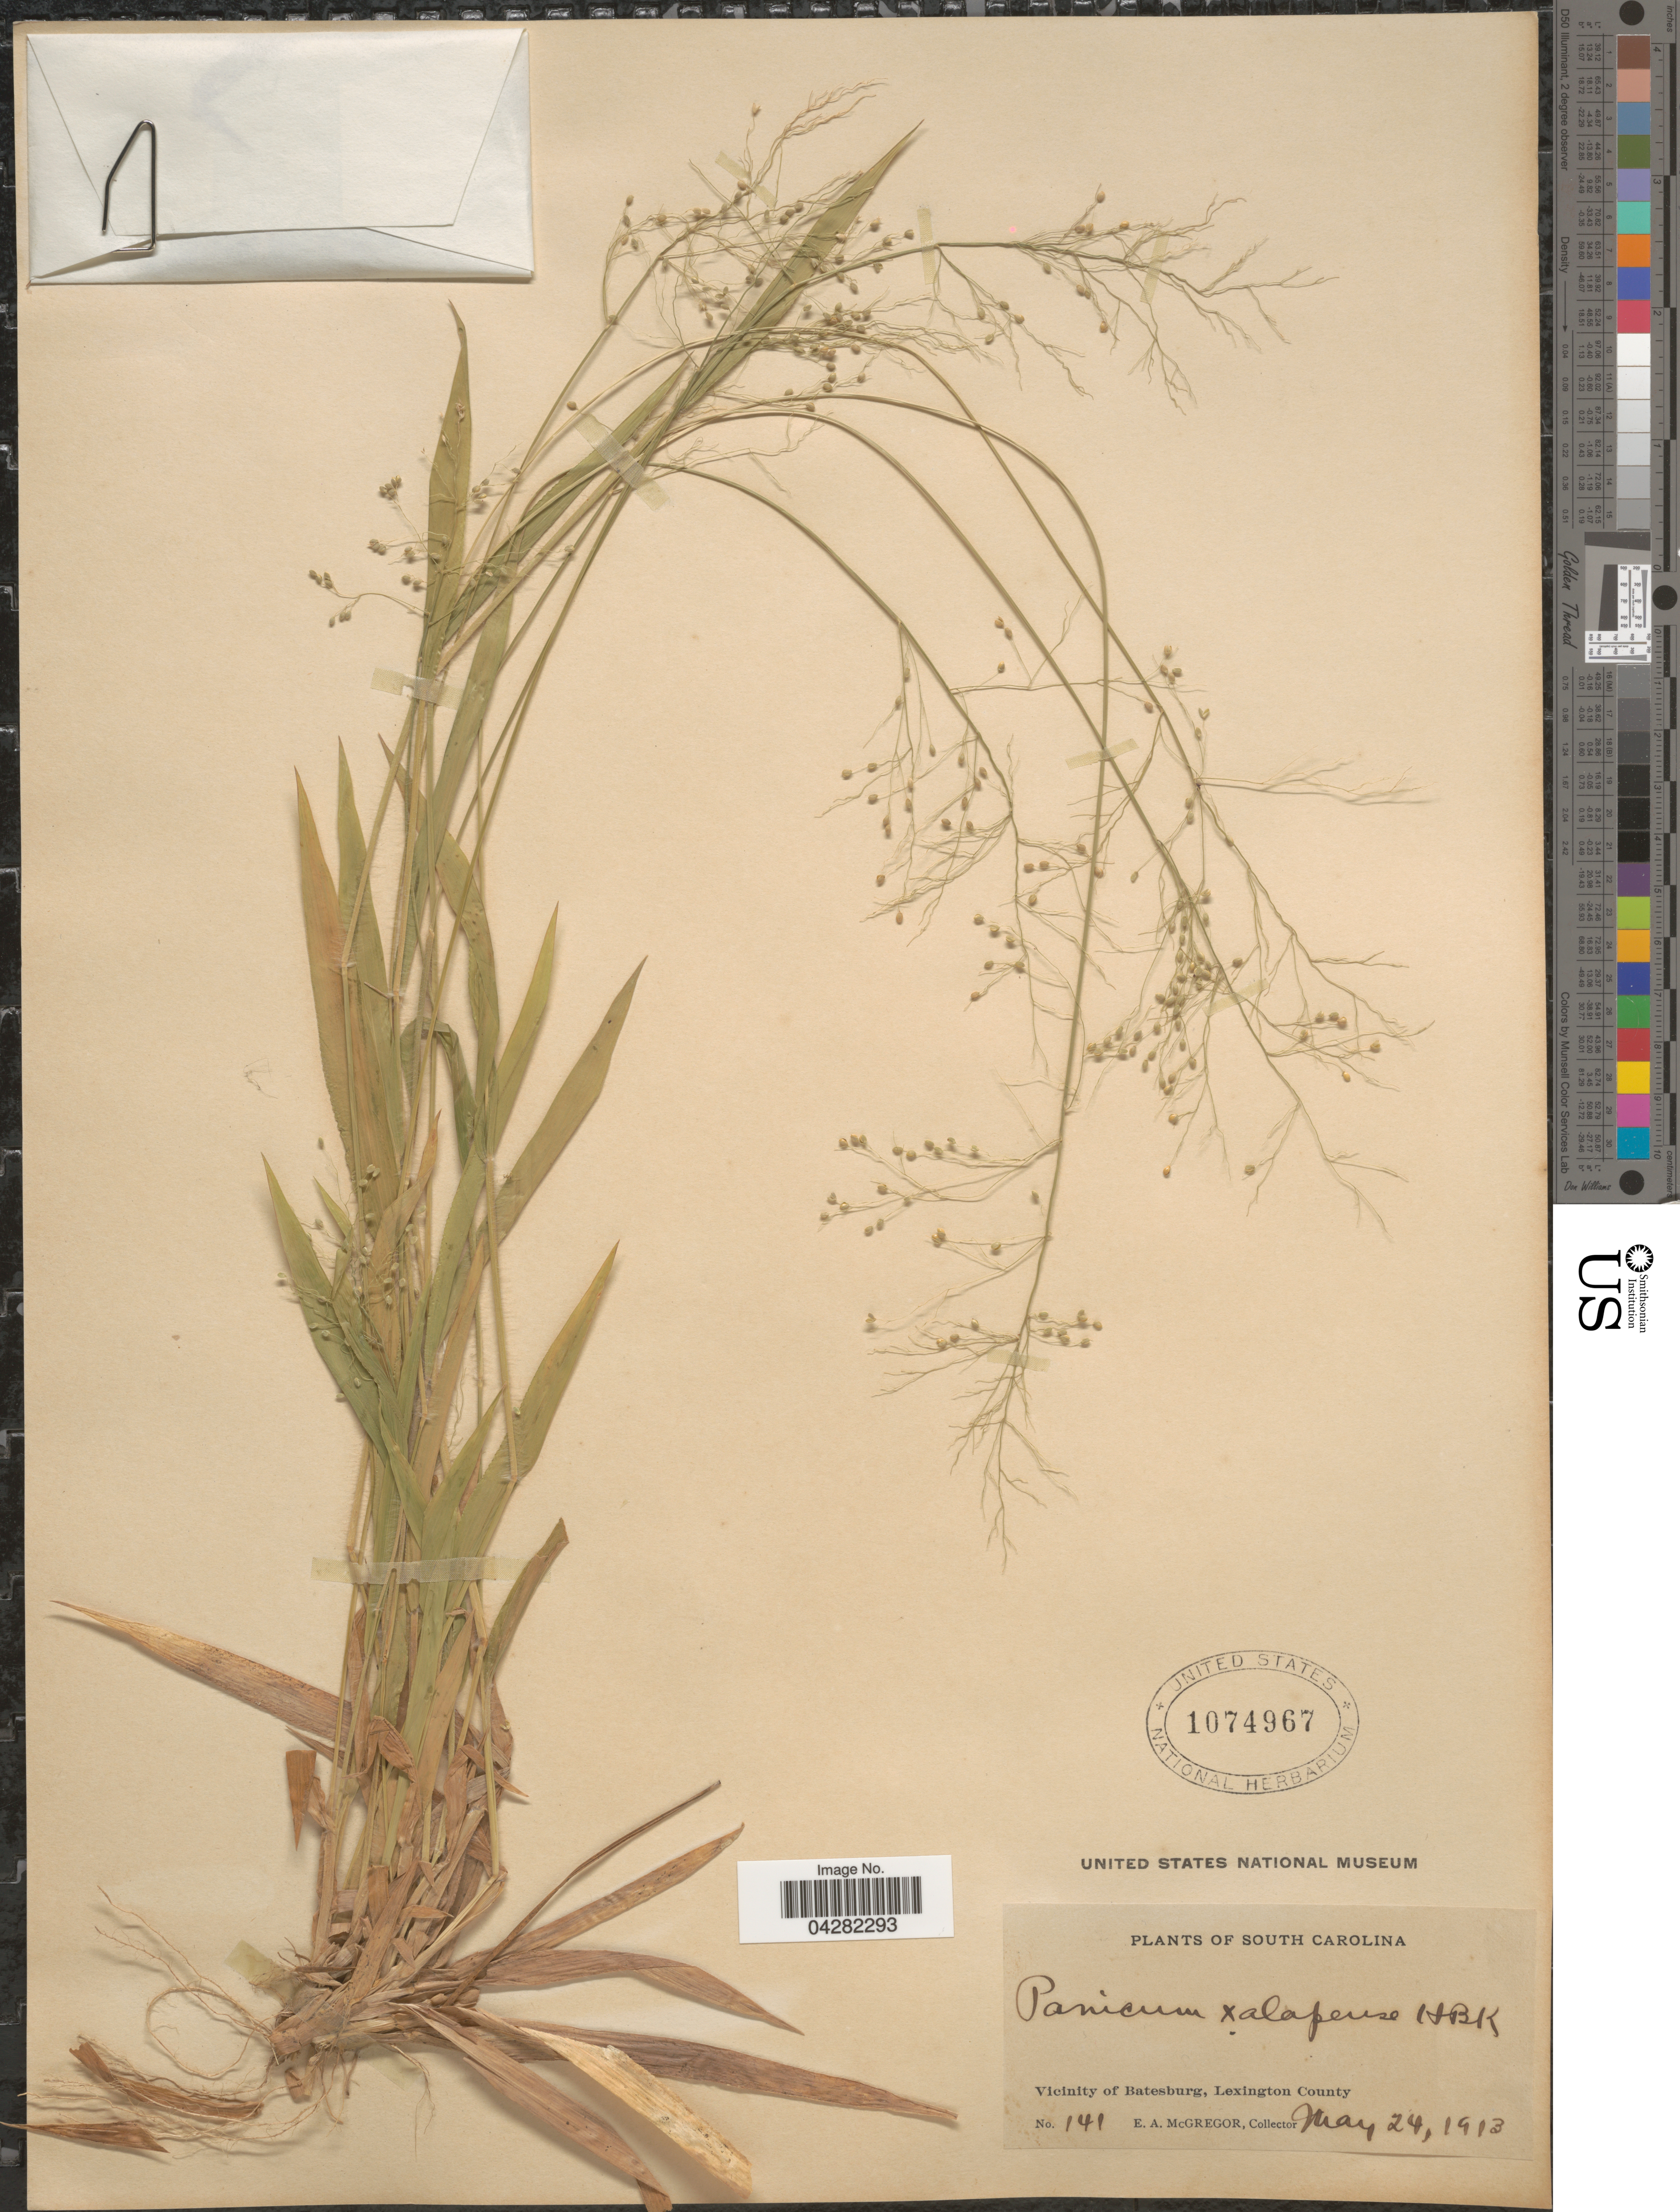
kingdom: Plantae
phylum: Tracheophyta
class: Liliopsida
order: Poales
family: Poaceae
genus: Dichanthelium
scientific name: Dichanthelium laxiflorum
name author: (Lam.) Gould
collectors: E. A. McGregor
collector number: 141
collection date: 1913-05-24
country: United States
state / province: South Carolina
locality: Vicinity of Batesburg, Lexington County.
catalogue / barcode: US 1074967